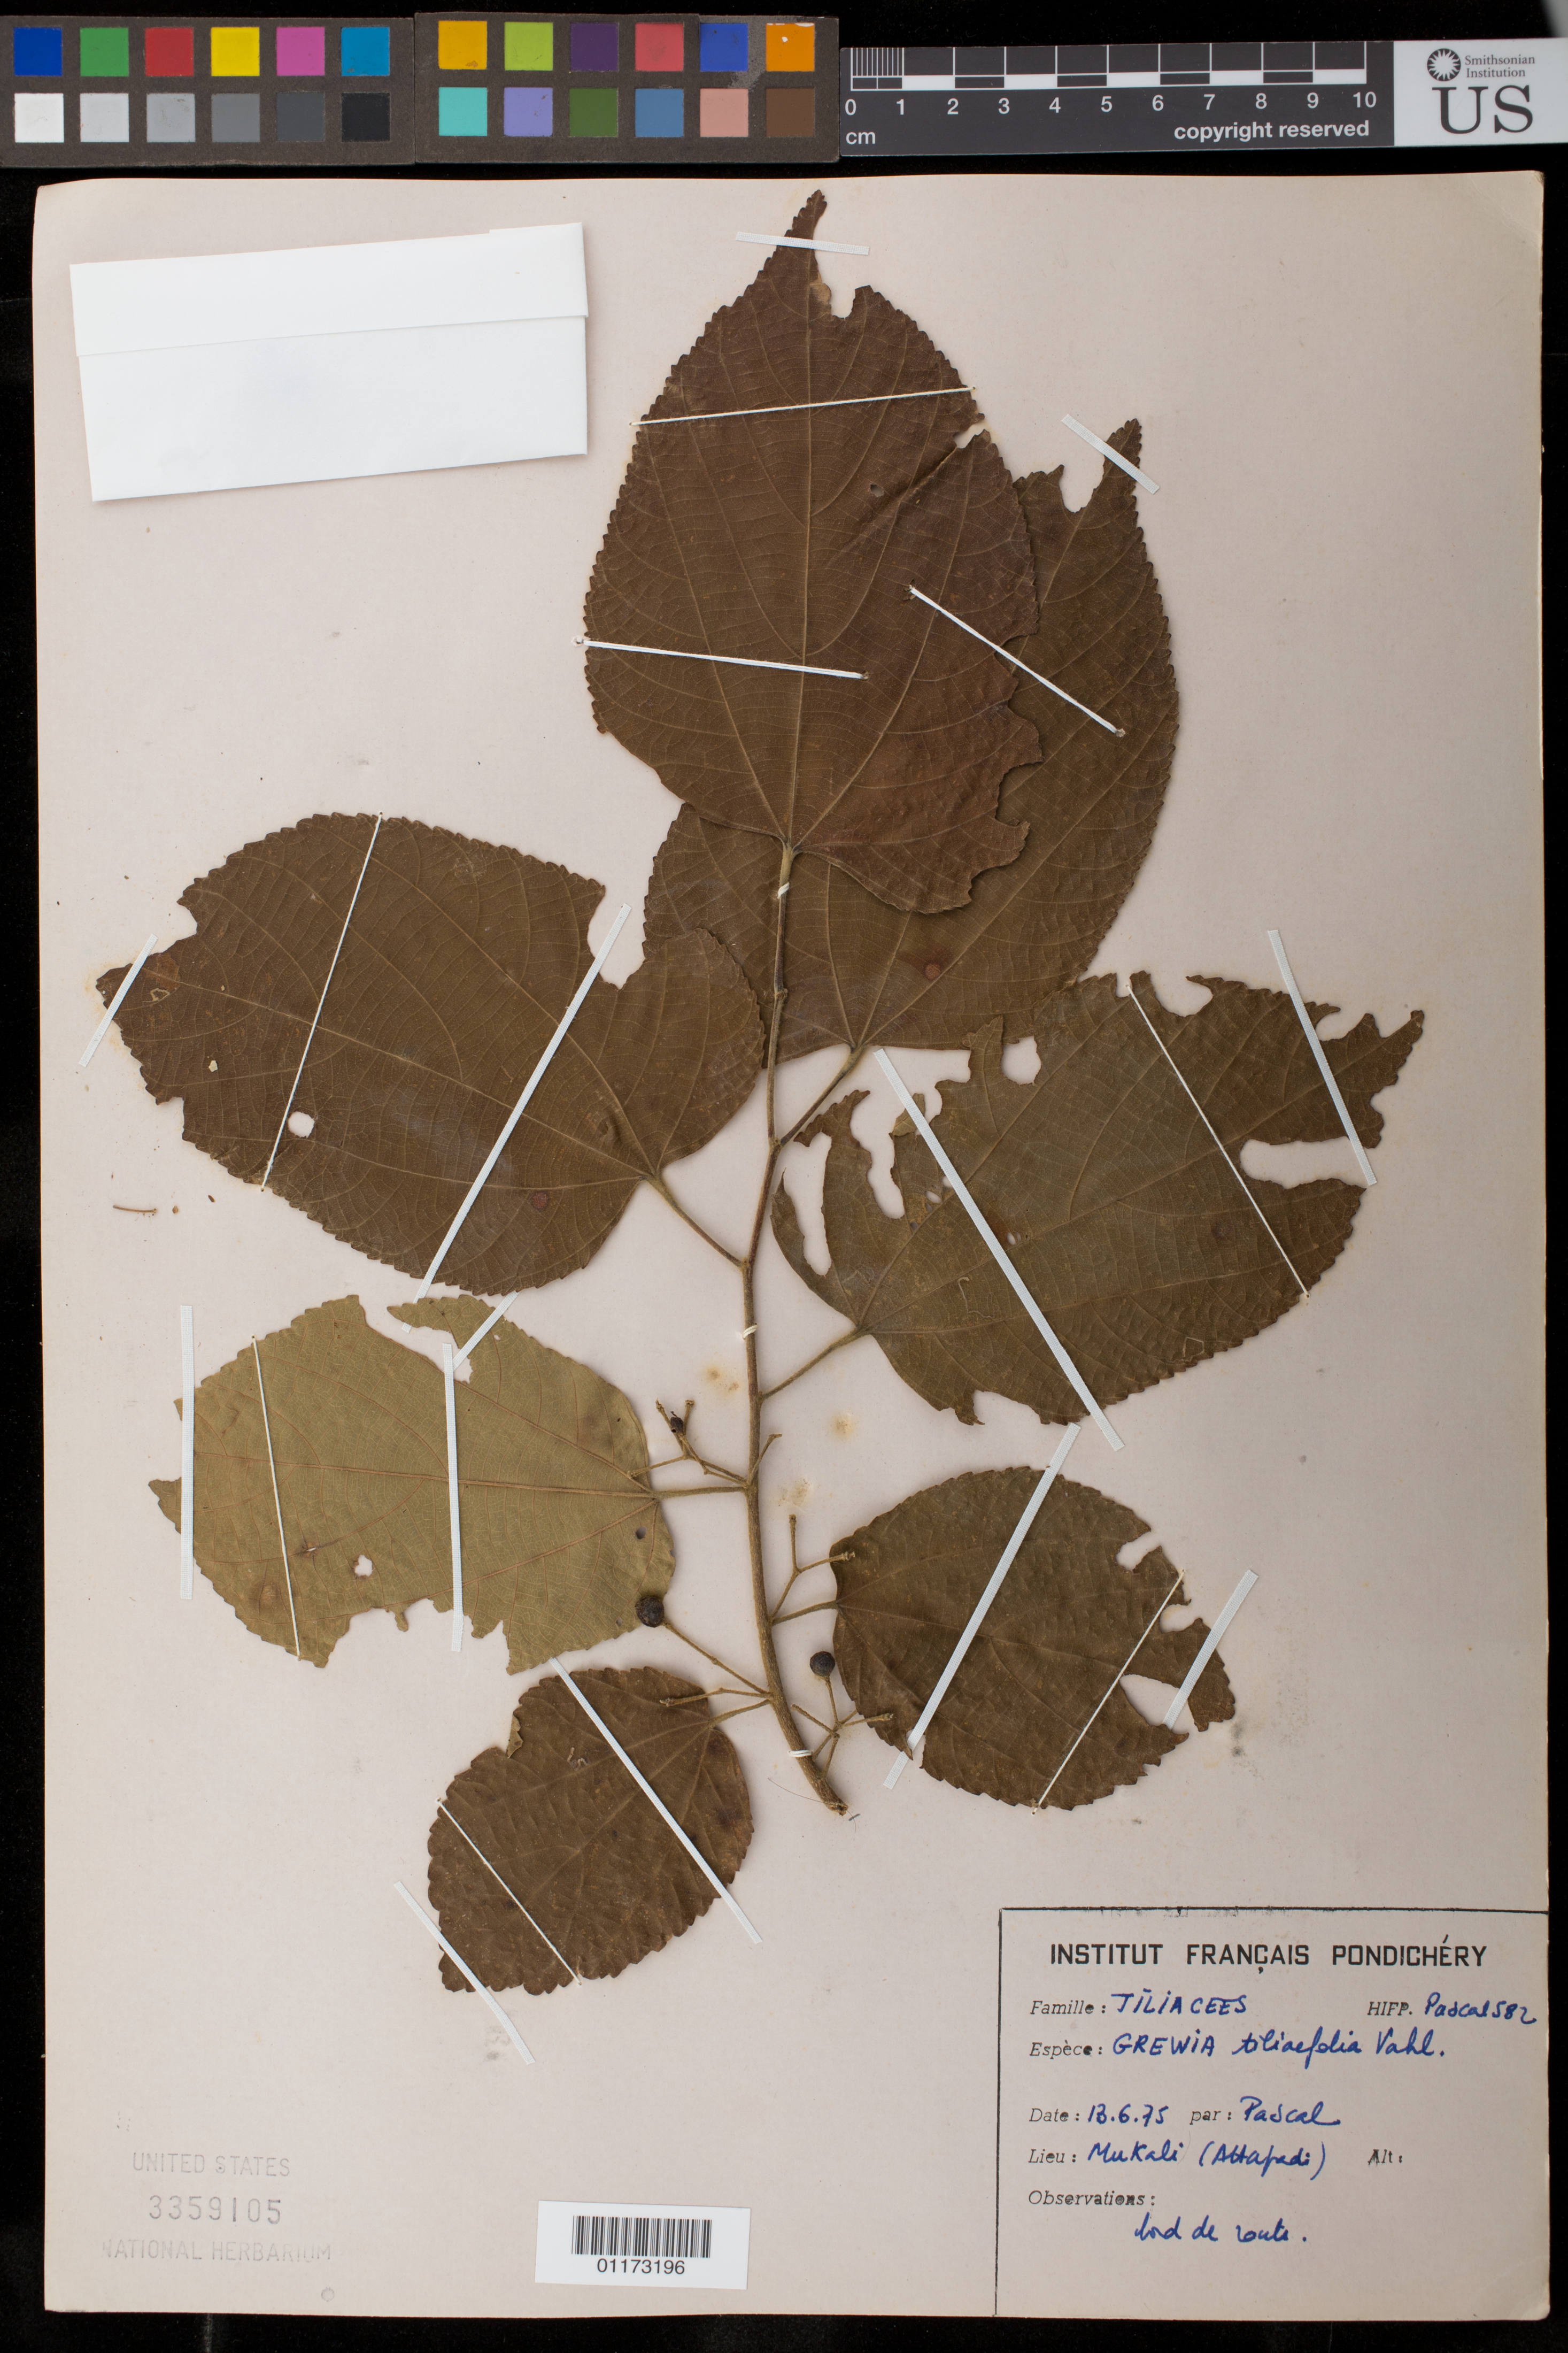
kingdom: Plantae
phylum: Tracheophyta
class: Magnoliopsida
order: Malvales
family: Malvaceae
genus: Grewia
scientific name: Grewia tiliifolia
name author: Vahl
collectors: -. Pascal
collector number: Pascal 582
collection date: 1975-06-13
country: India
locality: Mukali (Attapadi)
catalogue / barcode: US 3359105